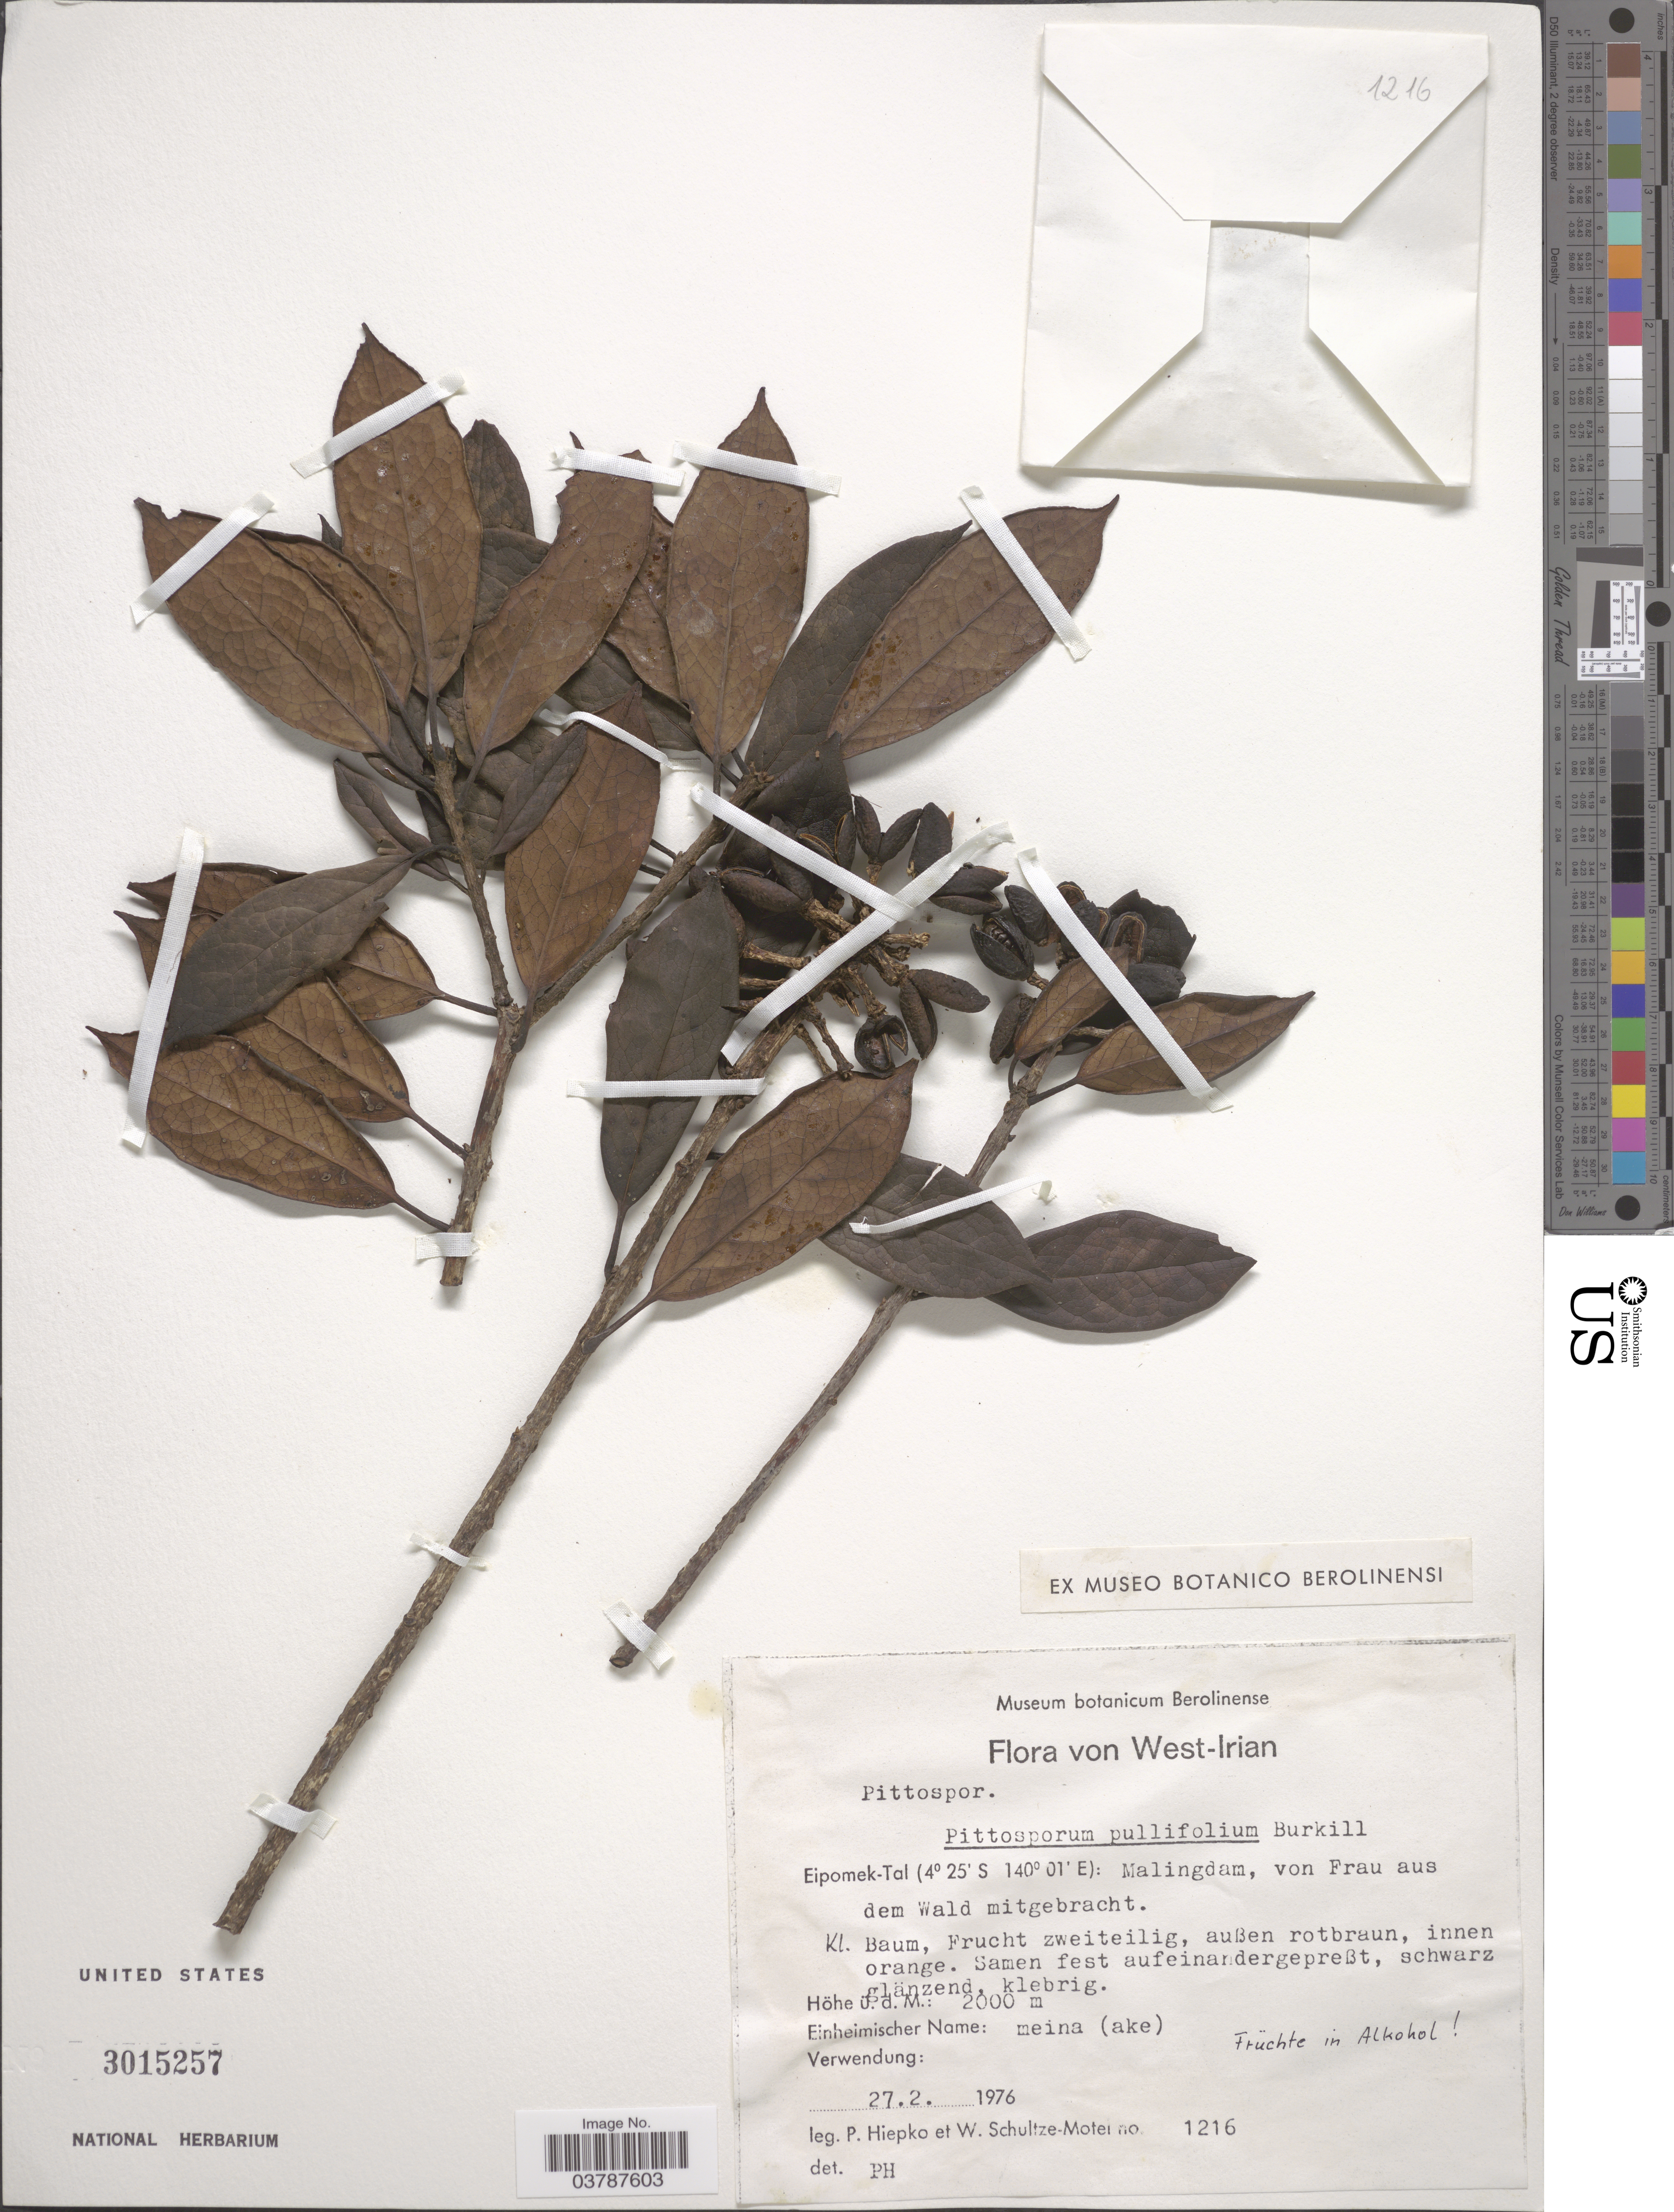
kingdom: Plantae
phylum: Tracheophyta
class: Magnoliopsida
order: Apiales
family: Pittosporaceae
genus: Pittosporum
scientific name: Pittosporum pullifolium subsp. pullifolium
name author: Burkill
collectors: P. H. Hiepko & W. Schultze-Motel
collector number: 1216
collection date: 1976-02-27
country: Indonesia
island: New Guinea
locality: West-Irian. Eipomek-Tal: Malingdam, von Frau aus dem Wald mitgebracht.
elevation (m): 2000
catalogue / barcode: US 3015257